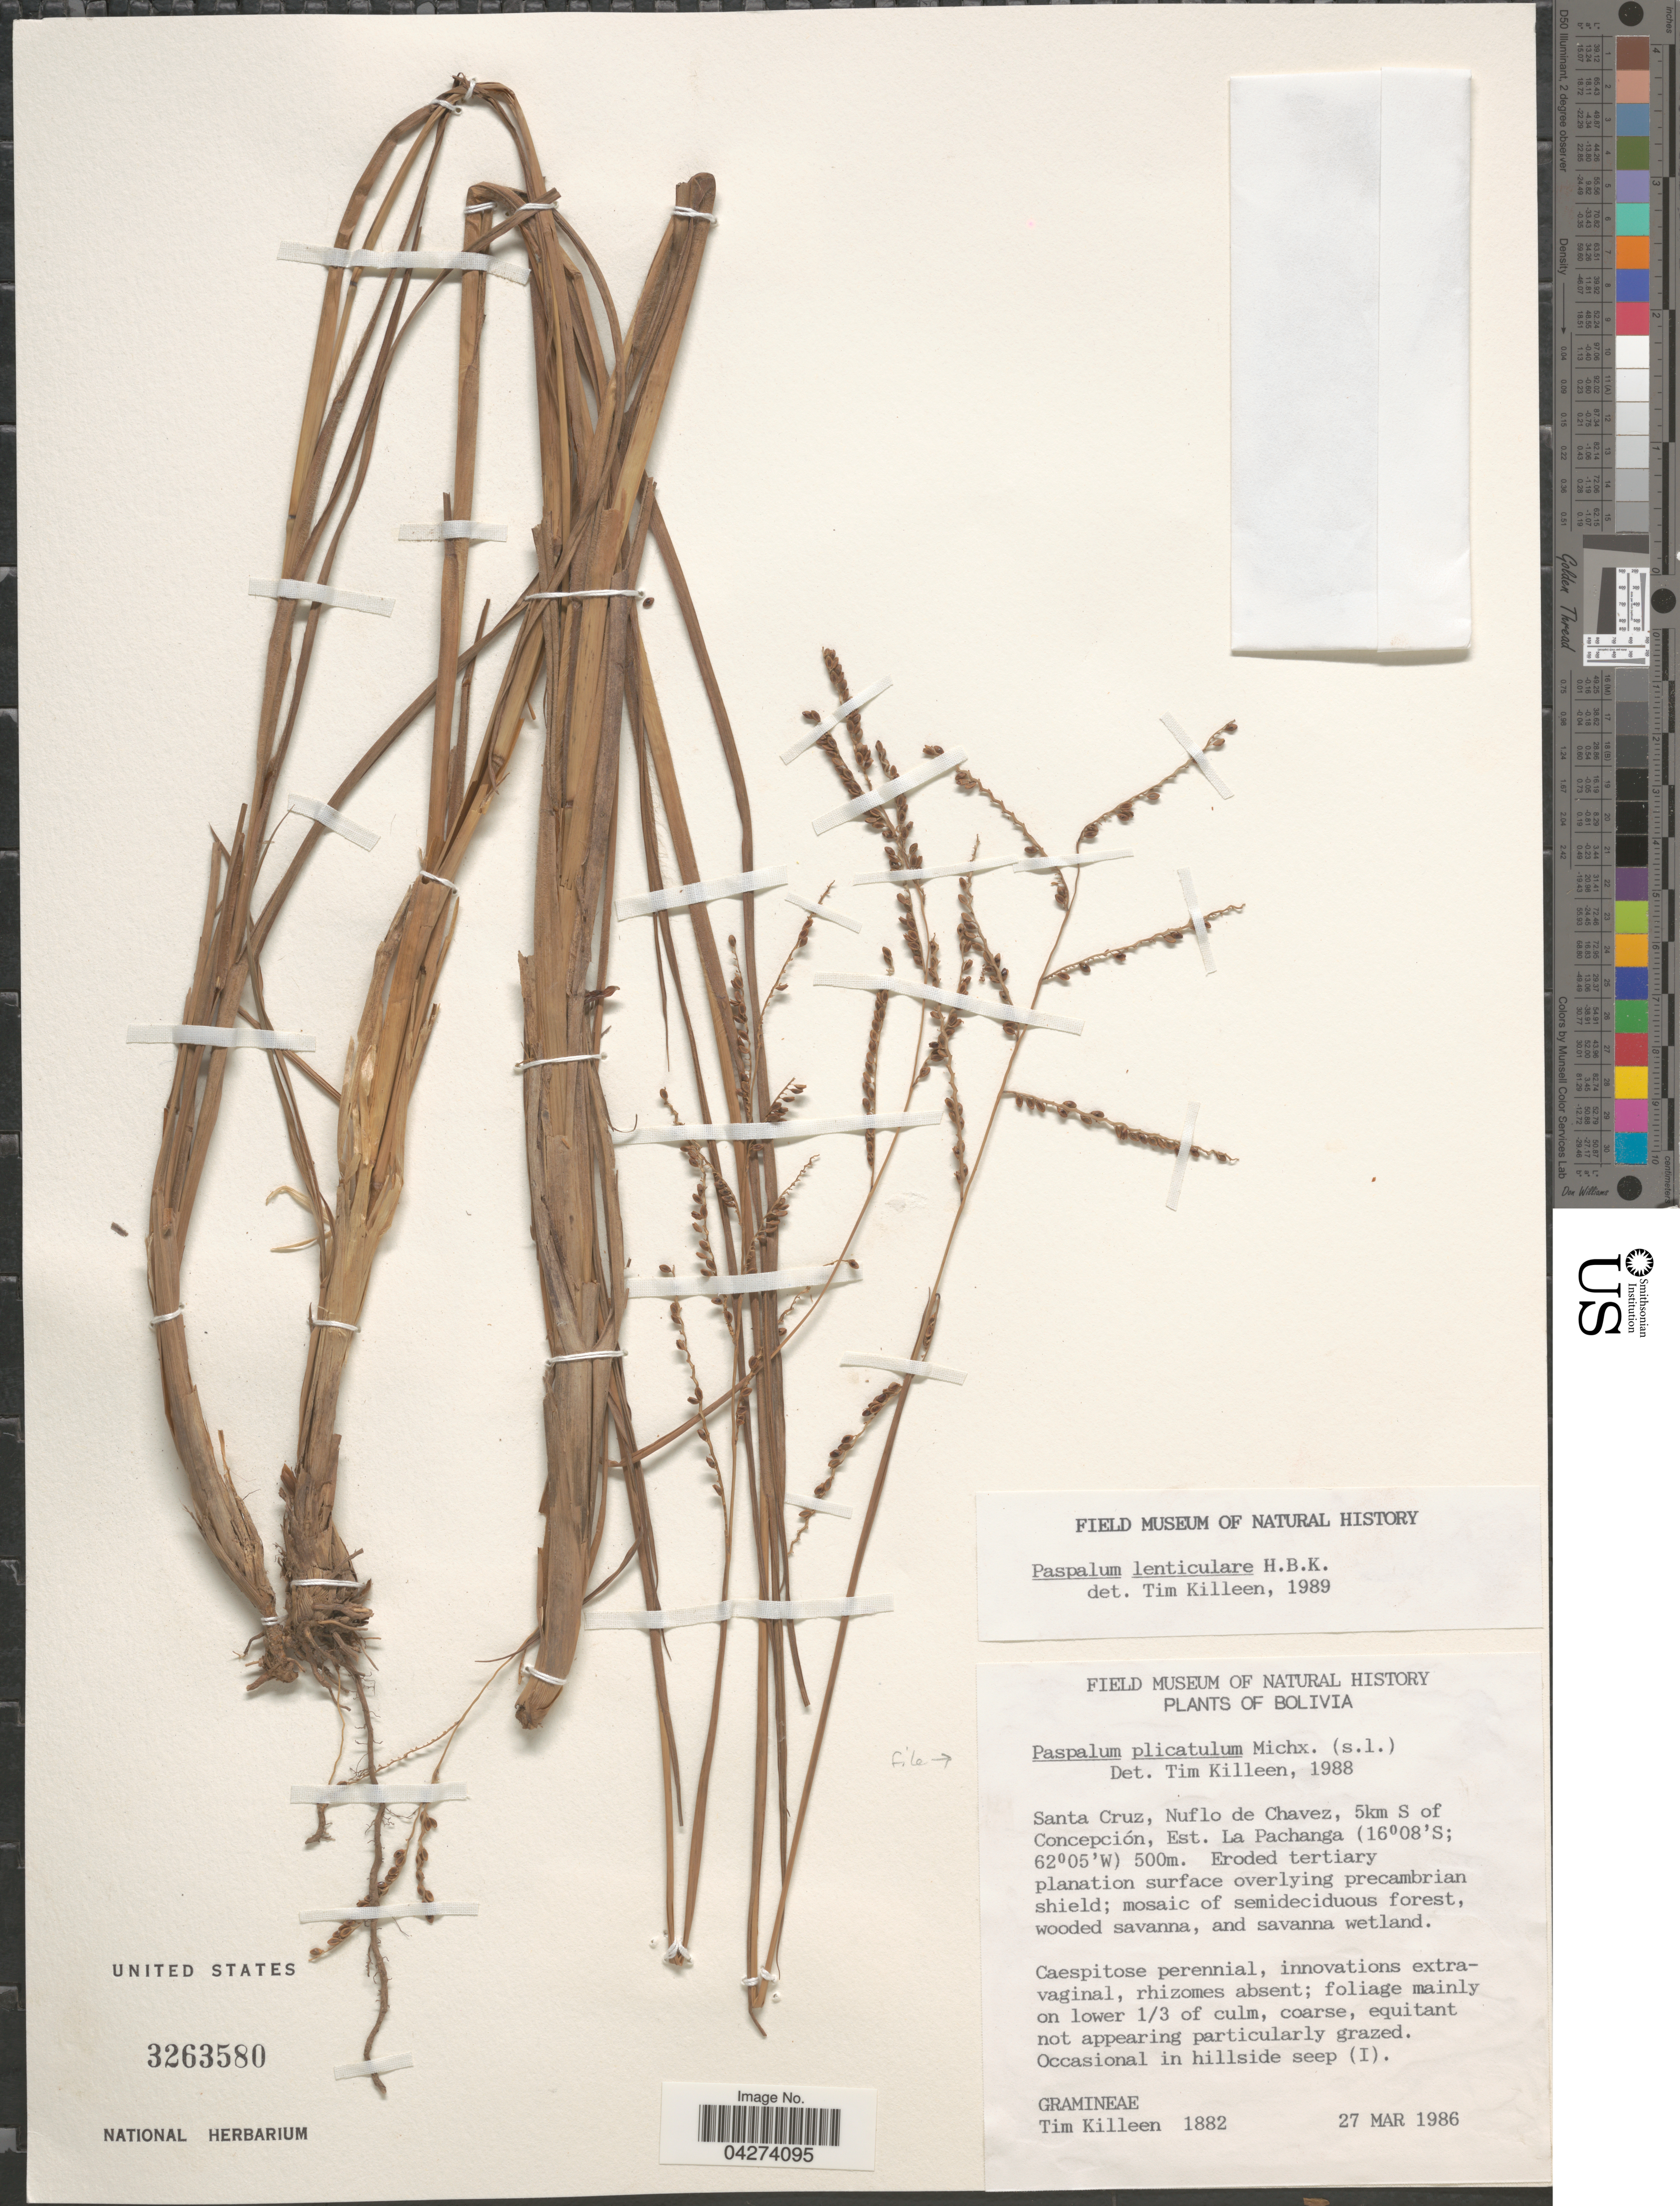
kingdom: Plantae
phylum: Tracheophyta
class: Liliopsida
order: Poales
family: Poaceae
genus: Paspalum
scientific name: Paspalum plicatulum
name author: Michx.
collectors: T. J. Killeen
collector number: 1882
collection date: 1986-03-27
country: Bolivia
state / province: Santa Cruz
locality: Nuflo de Chavez, 5km S of Concepción, Est. La Pachanga.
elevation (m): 500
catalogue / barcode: US 3263580